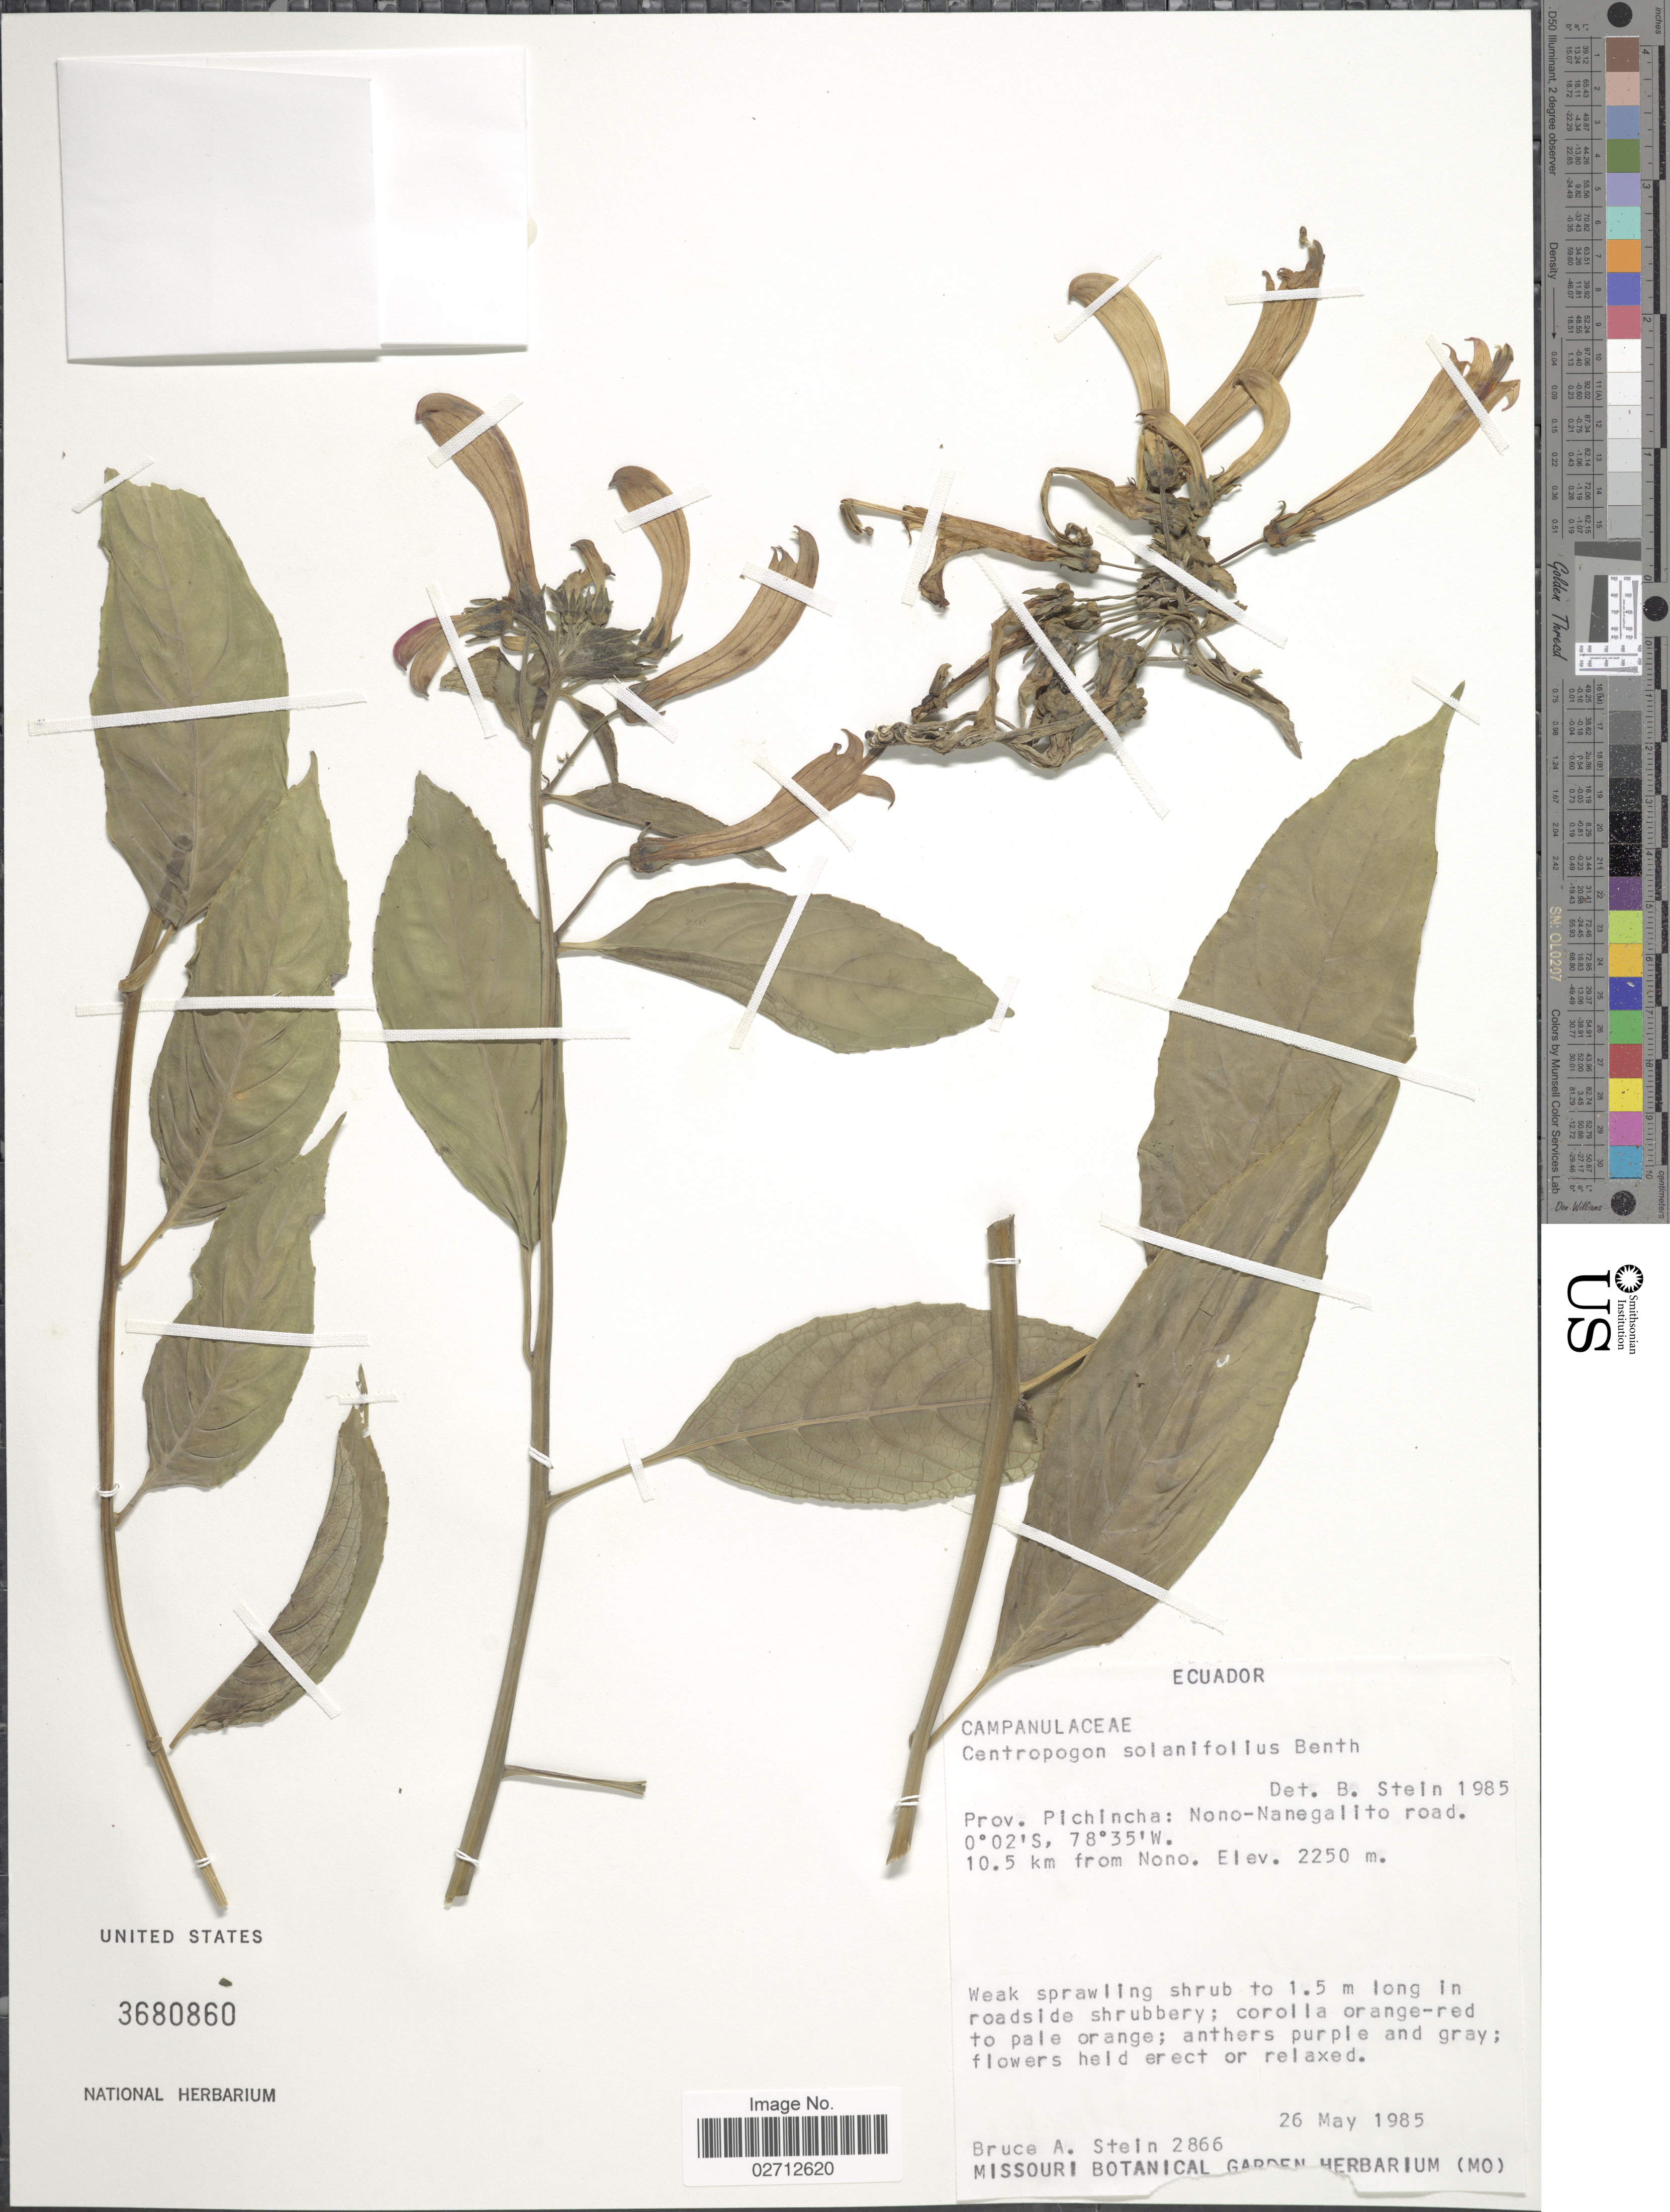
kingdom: Plantae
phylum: Tracheophyta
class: Magnoliopsida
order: Asterales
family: Campanulaceae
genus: Centropogon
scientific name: Centropogon solanifolius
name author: Benth.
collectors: B. A. Stein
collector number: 2866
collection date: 1985-05-26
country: Ecuador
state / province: Pichincha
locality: Nono-Nanegalito road. 10.5 km from Nono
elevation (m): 2250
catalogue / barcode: US 3680860